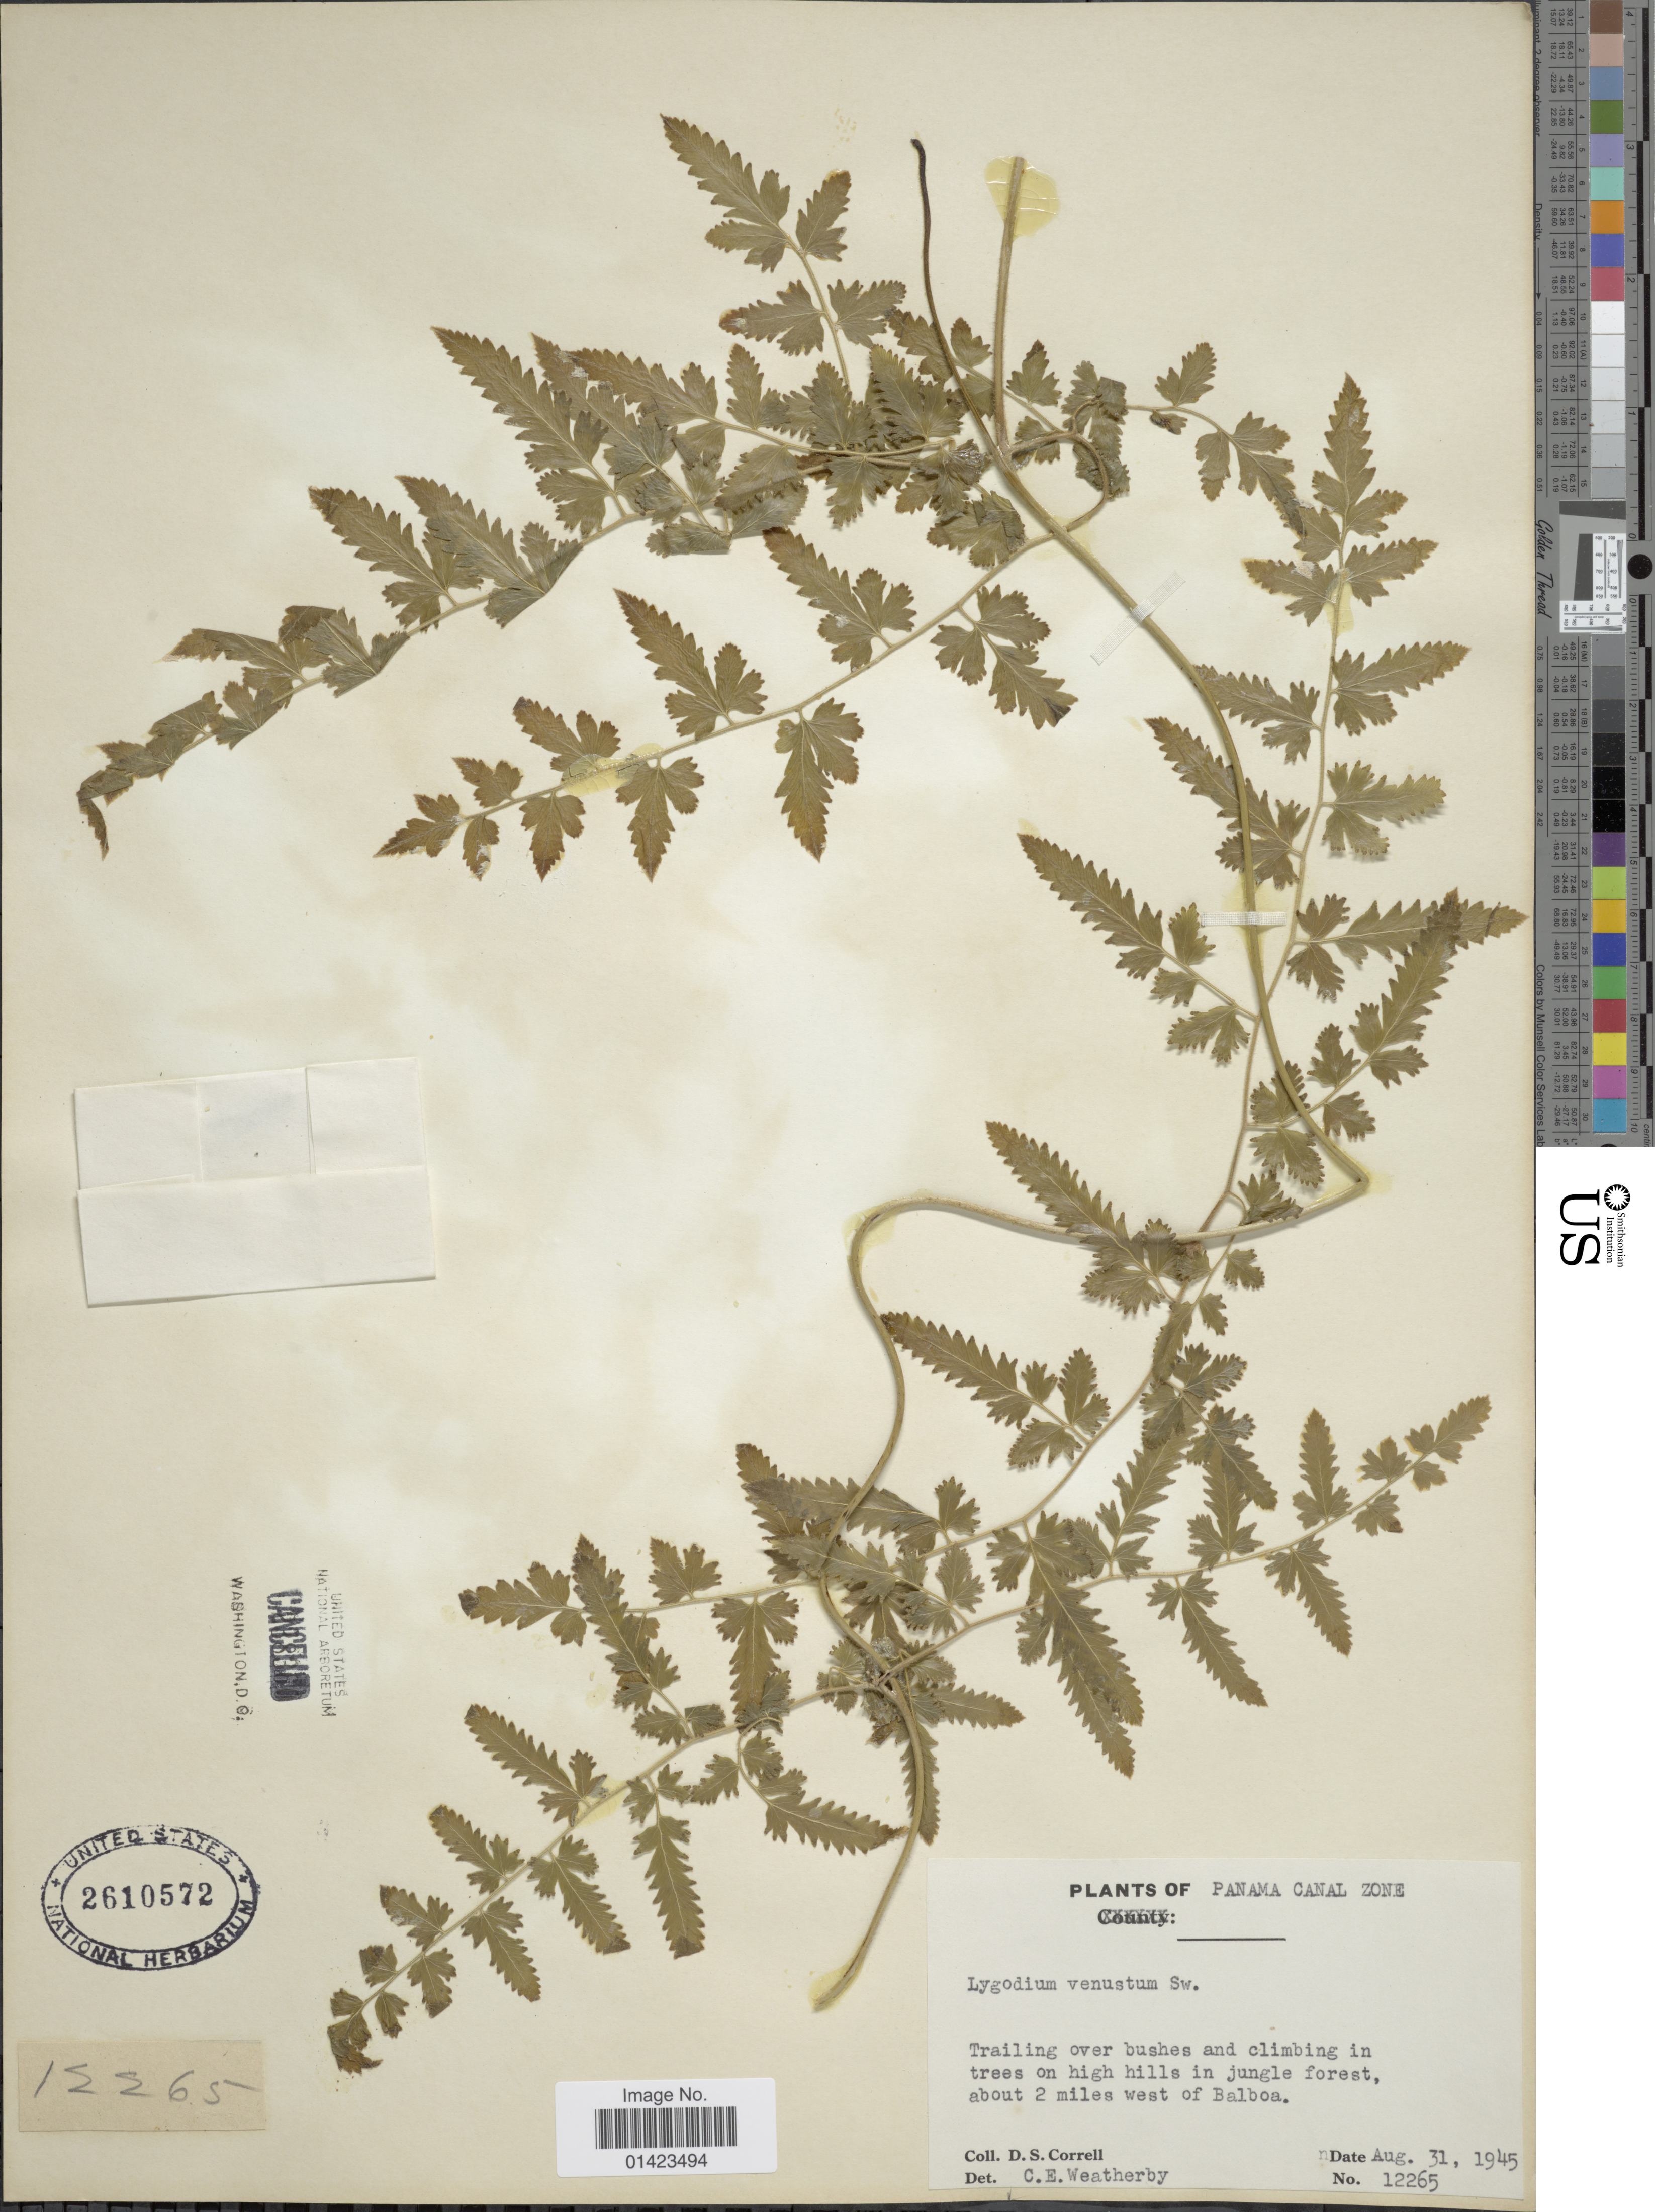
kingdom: Plantae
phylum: Tracheophyta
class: Polypodiopsida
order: Schizaeales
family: Lygodiaceae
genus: Lygodium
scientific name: Lygodium venustum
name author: Sw.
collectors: D. S. Correll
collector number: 12265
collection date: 1945-08-31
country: Panama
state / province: Colón / Panamá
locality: Panama Canal Zone, trailing over bushes and climbing in trees on hign hills in jungle forest, about 2miles west of Balboa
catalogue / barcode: US 2610572